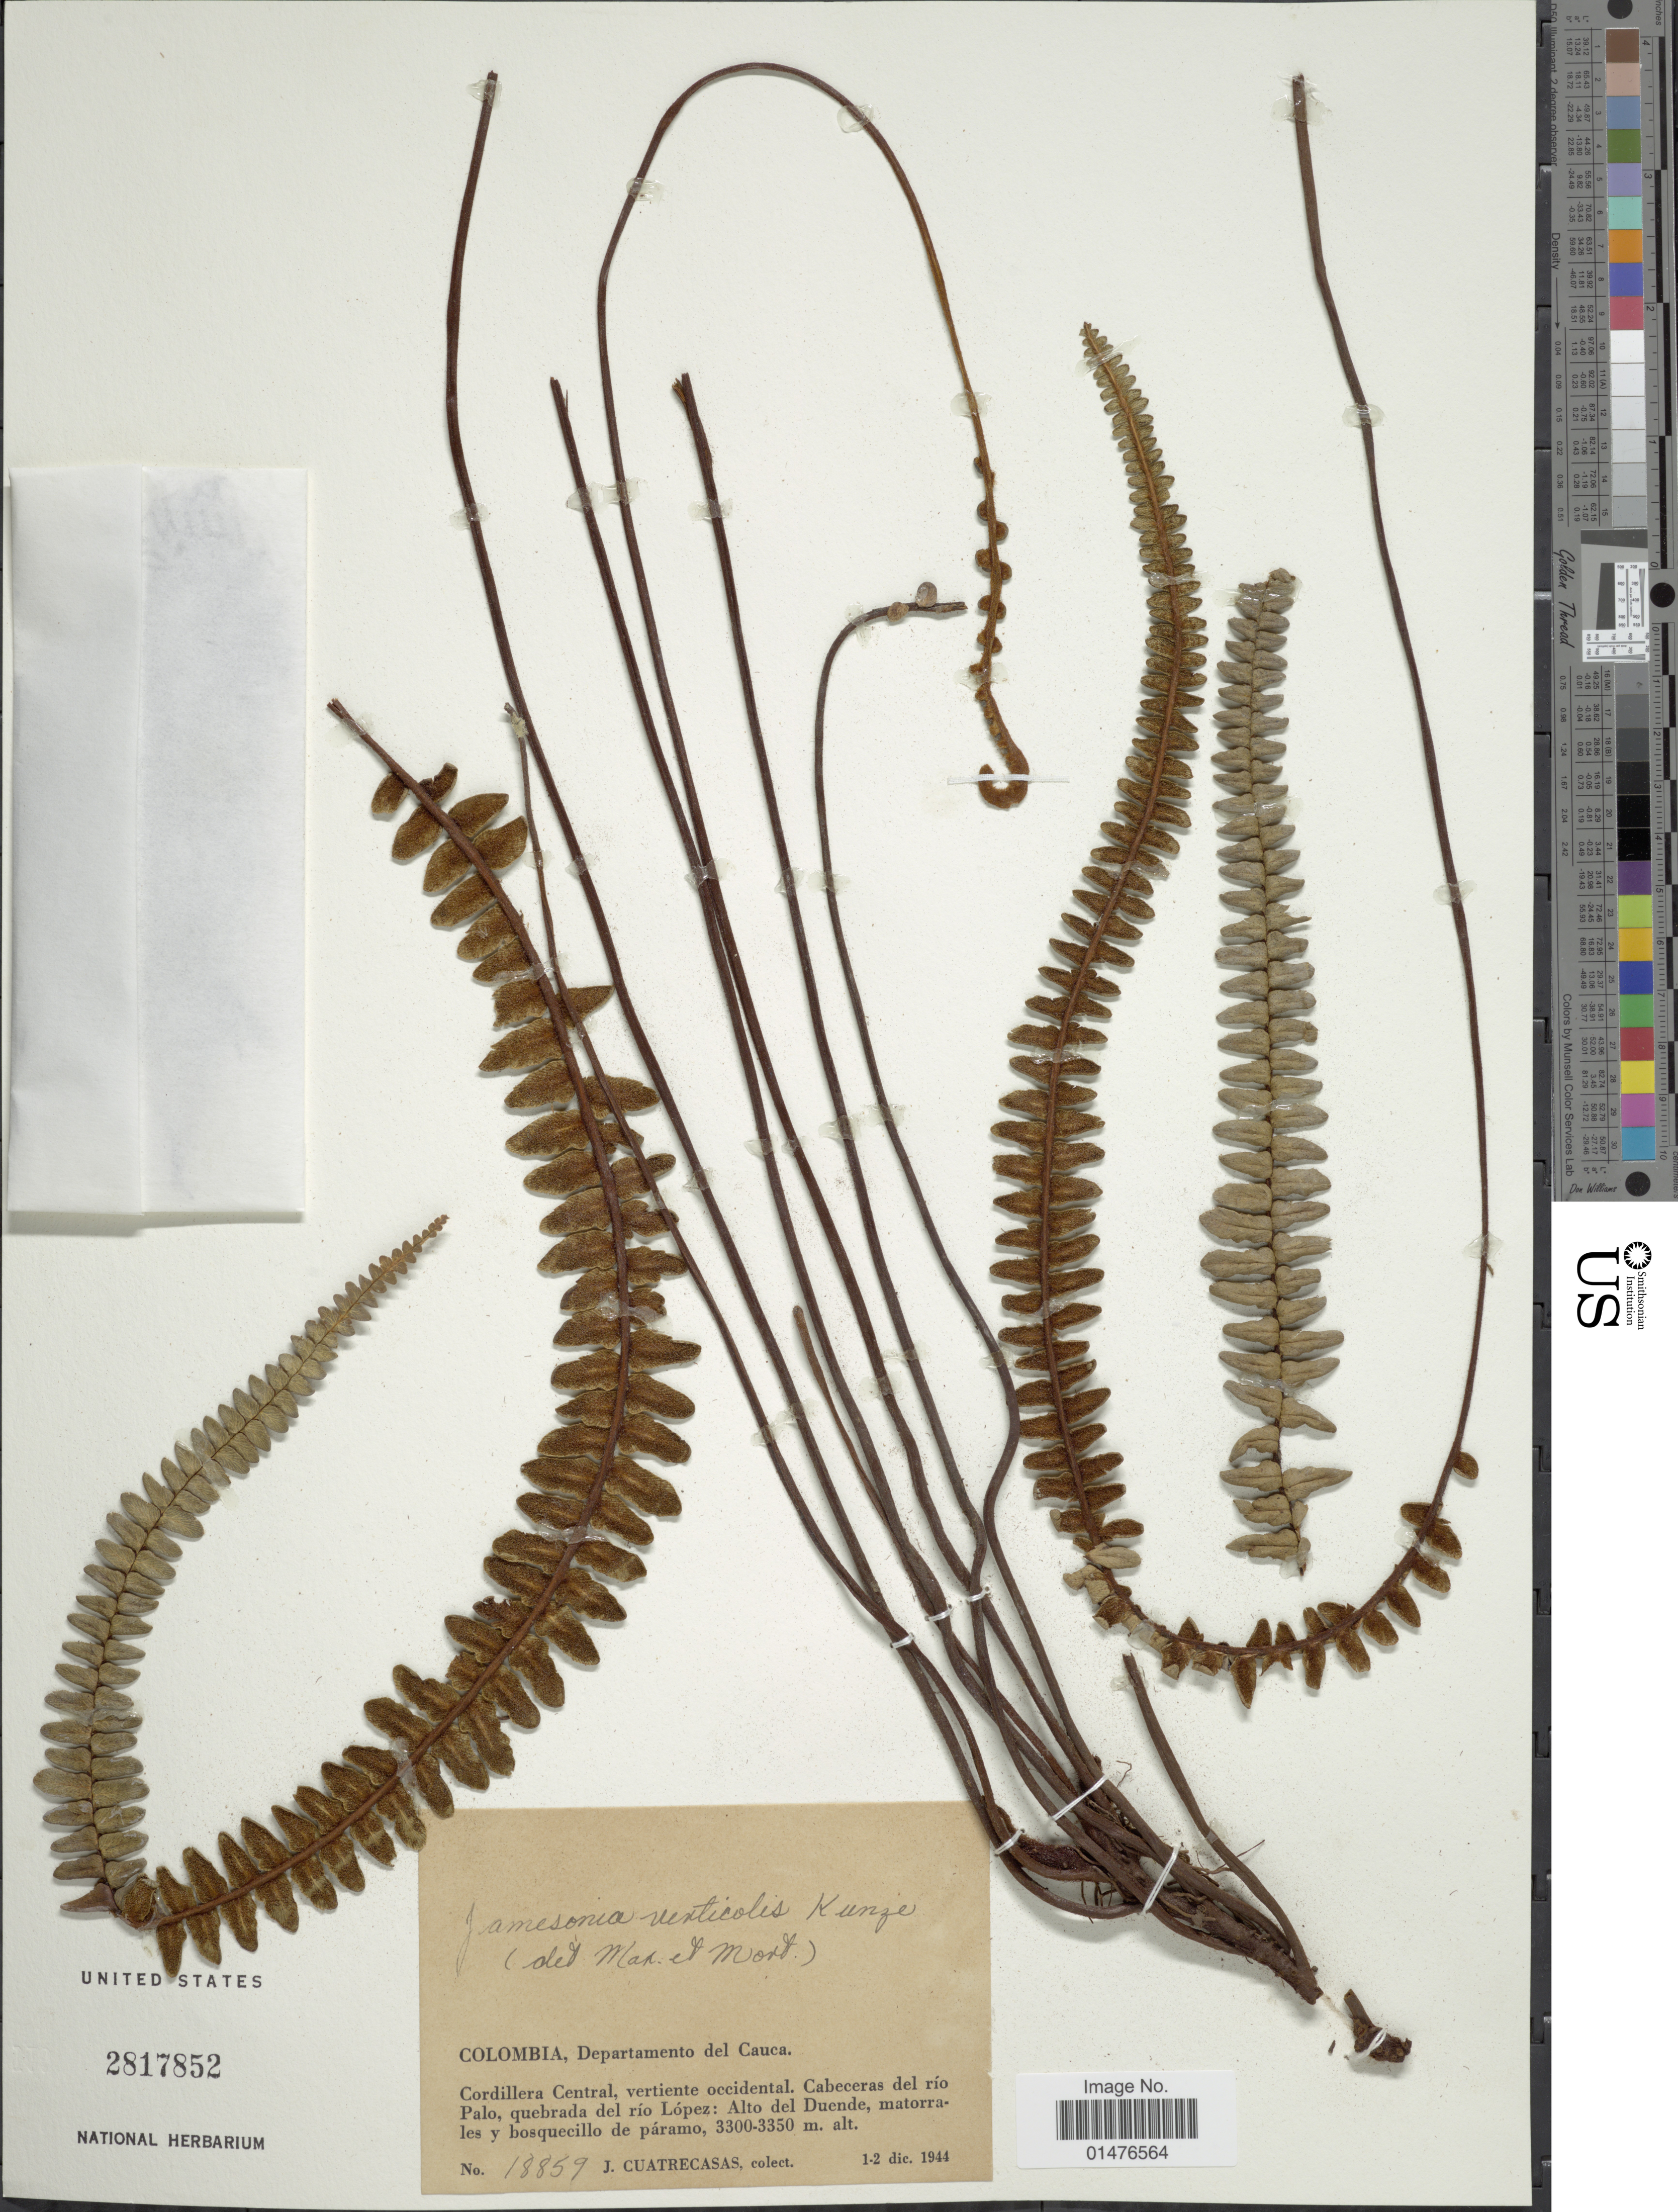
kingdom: Plantae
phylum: Tracheophyta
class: Polypodiopsida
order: Polypodiales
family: Pteridaceae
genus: Jamesonia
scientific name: Jamesonia verticalis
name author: Kunze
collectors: J. Cuatrecasas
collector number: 18859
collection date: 1944-12-01/1944-12-02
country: Colombia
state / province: Cauca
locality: Cordillera Central, vertiente occidental. Cabeceras del río Palo, quebrada del río López: Alto del Duende, matorrales y bosquecillo de páramo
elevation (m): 3300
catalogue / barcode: US 2817852